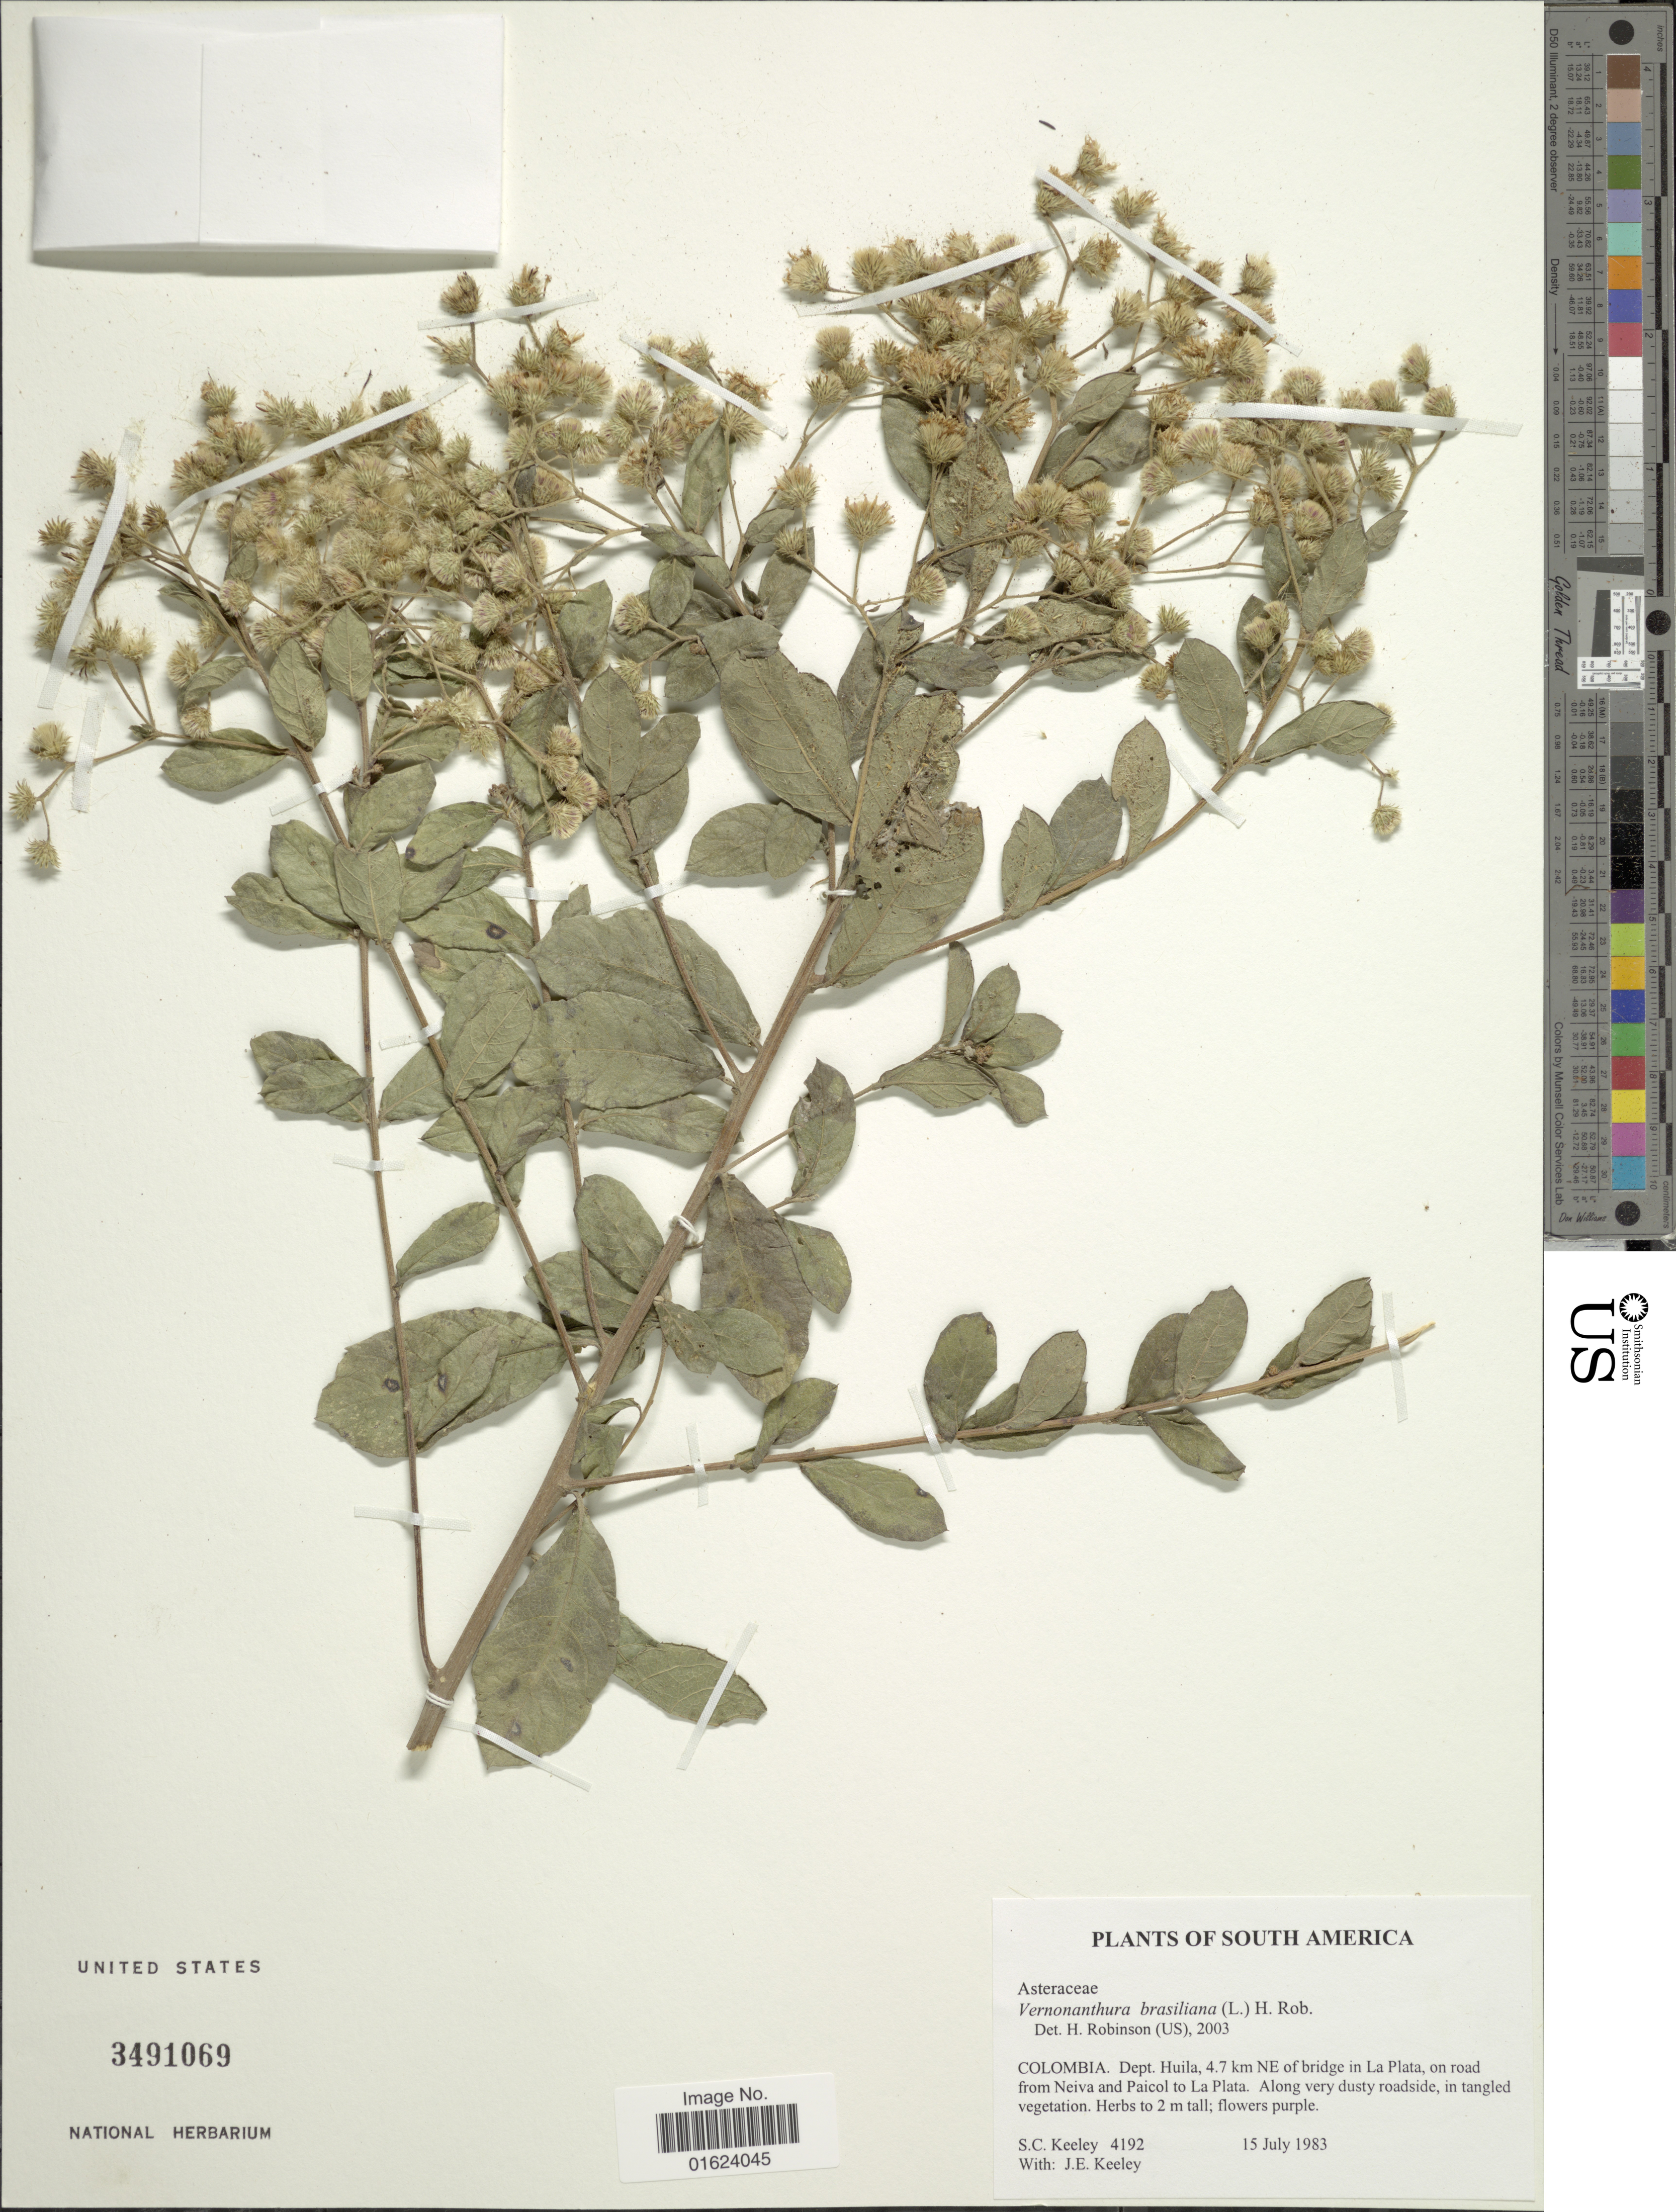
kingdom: Plantae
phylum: Tracheophyta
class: Magnoliopsida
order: Asterales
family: Asteraceae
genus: Vernonia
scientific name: Vernonia brasiliana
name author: (L.) Druce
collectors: S. C. Keeley & J. E. Keeley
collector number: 4192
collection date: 1983-07-15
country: Colombia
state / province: Huila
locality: Colombia, Dept. Huila, 4.7 km NE of bridge in La Plata, on road from Neiva and Paicol to La Plata.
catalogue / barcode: US 3491069